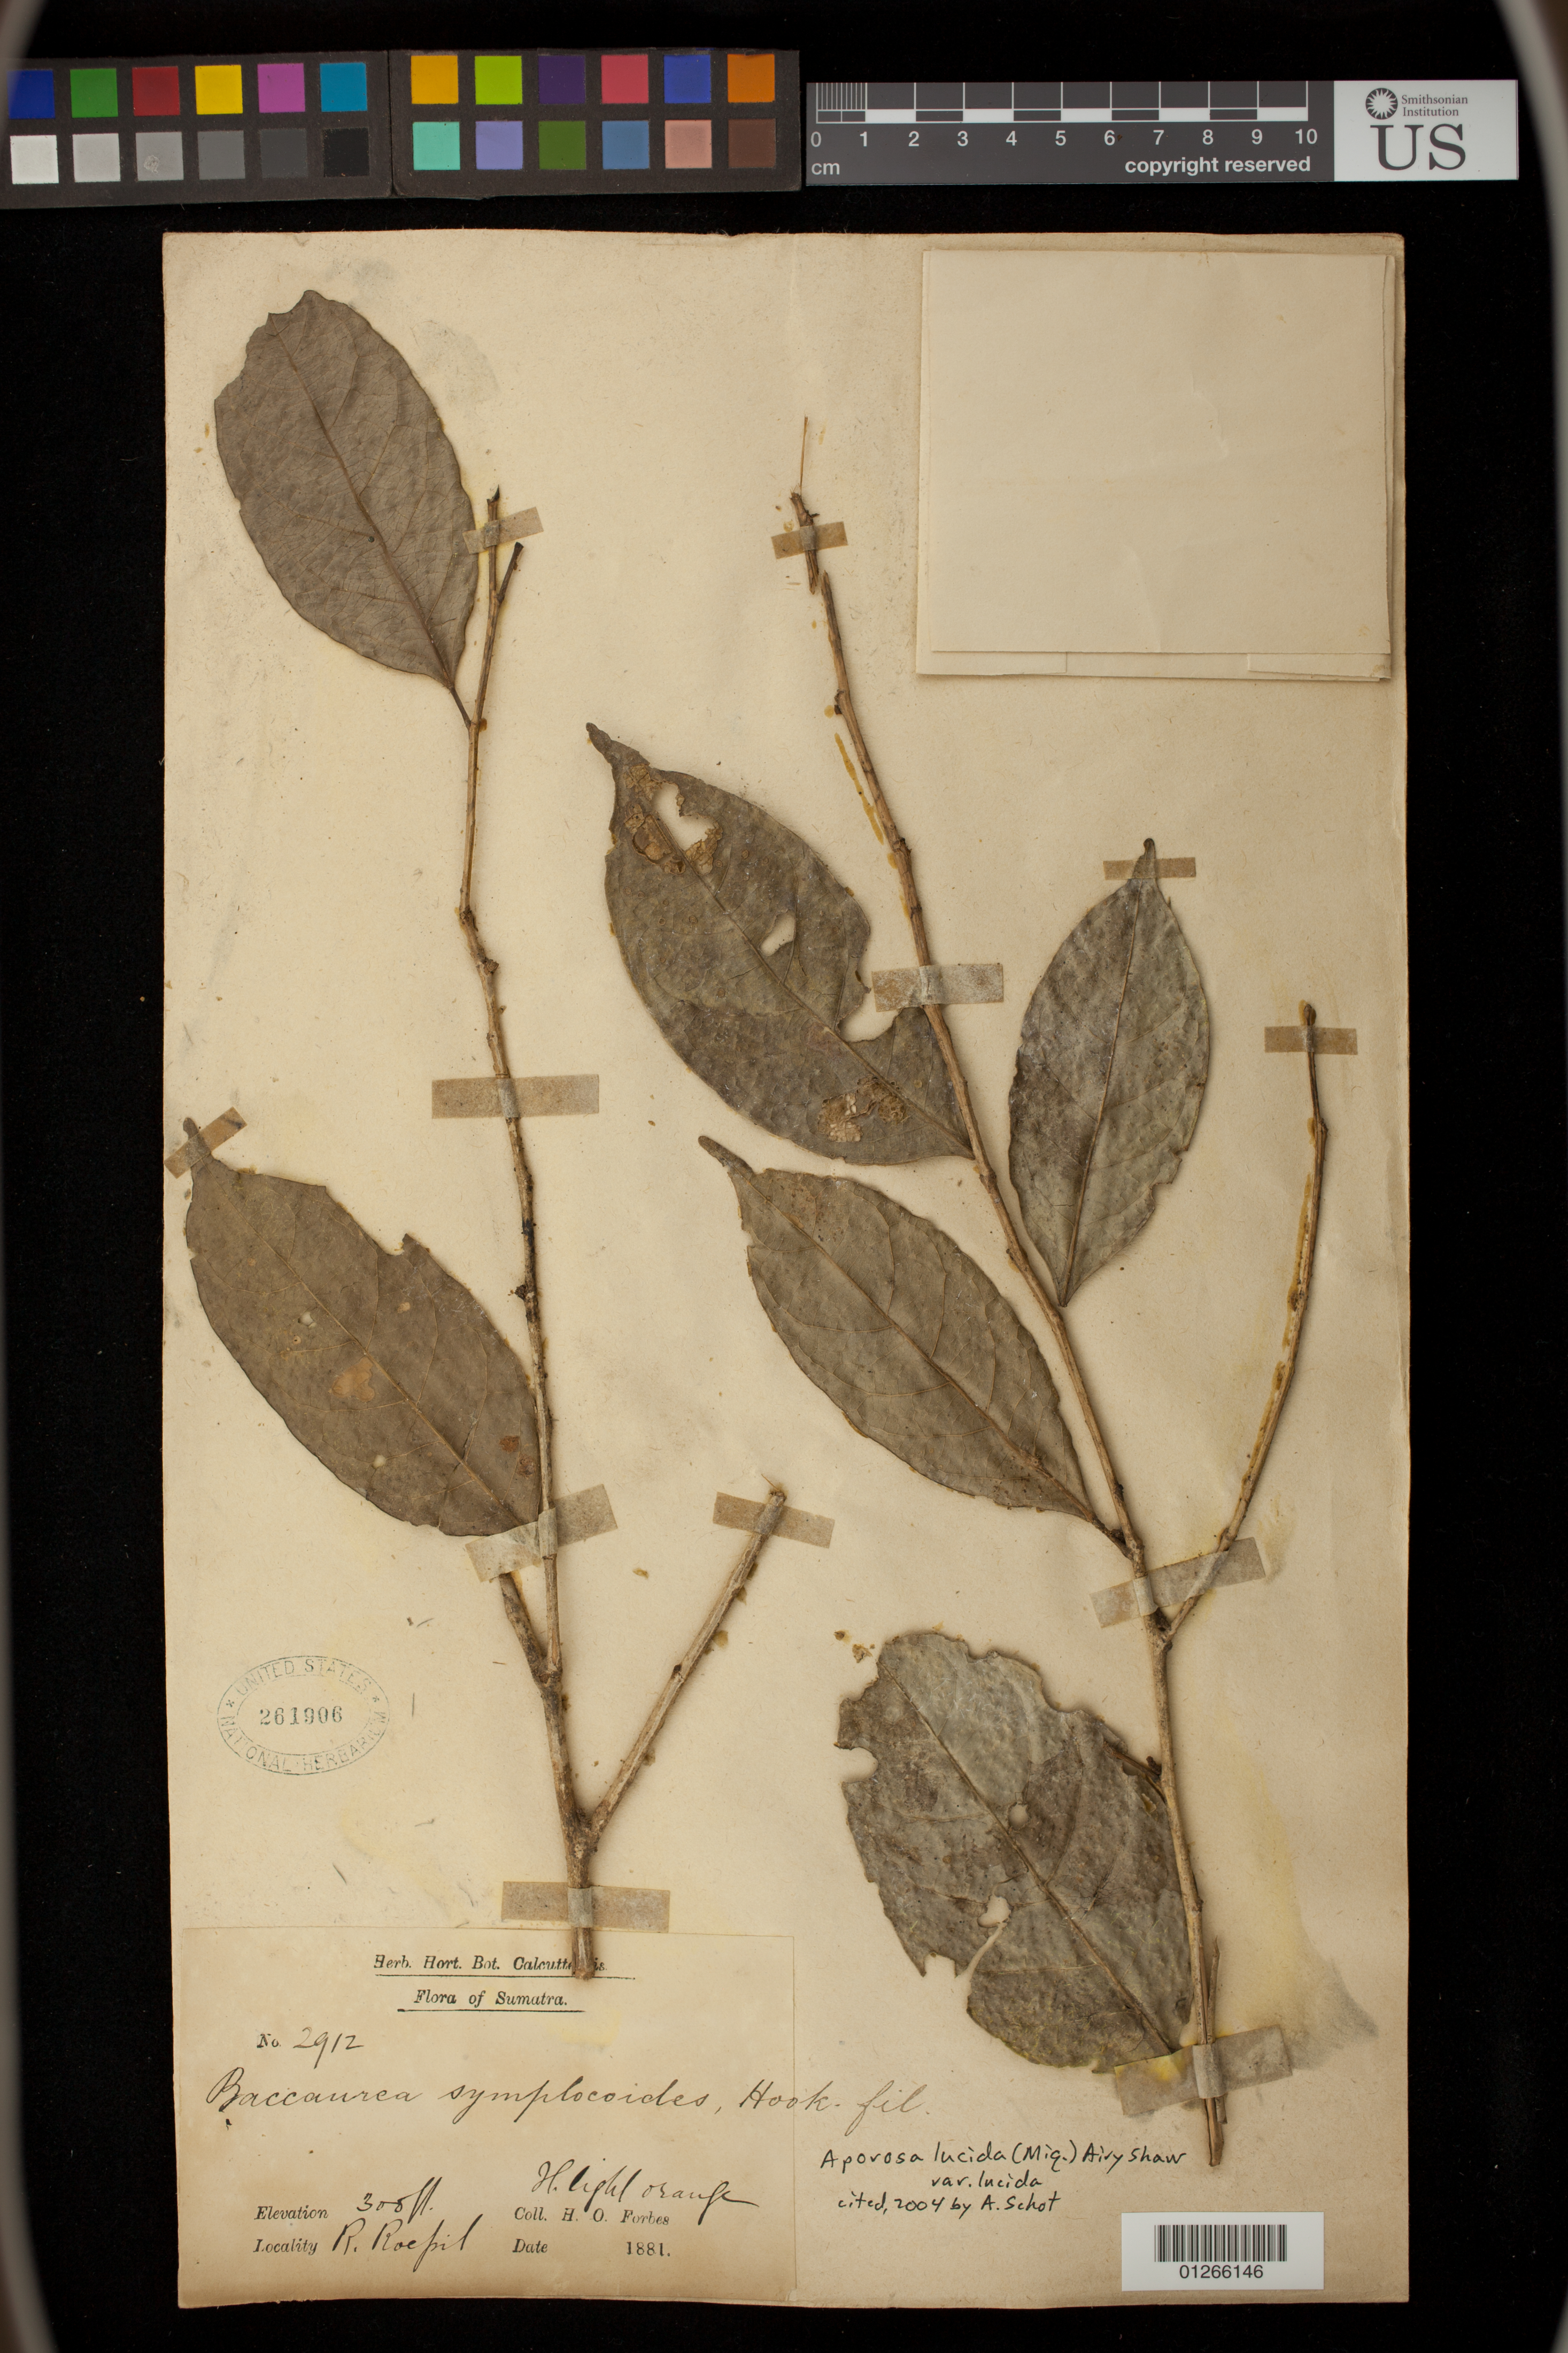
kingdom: Plantae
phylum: Tracheophyta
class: Magnoliopsida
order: Malpighiales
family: Phyllanthaceae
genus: Aporosa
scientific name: Aporosa lucida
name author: (Miq.) Airy Shaw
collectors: H. O. Forbes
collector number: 2912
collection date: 1881-01-01/1881-12-31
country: Indonesia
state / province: Sumatra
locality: R.Roefril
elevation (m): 91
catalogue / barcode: US 261906